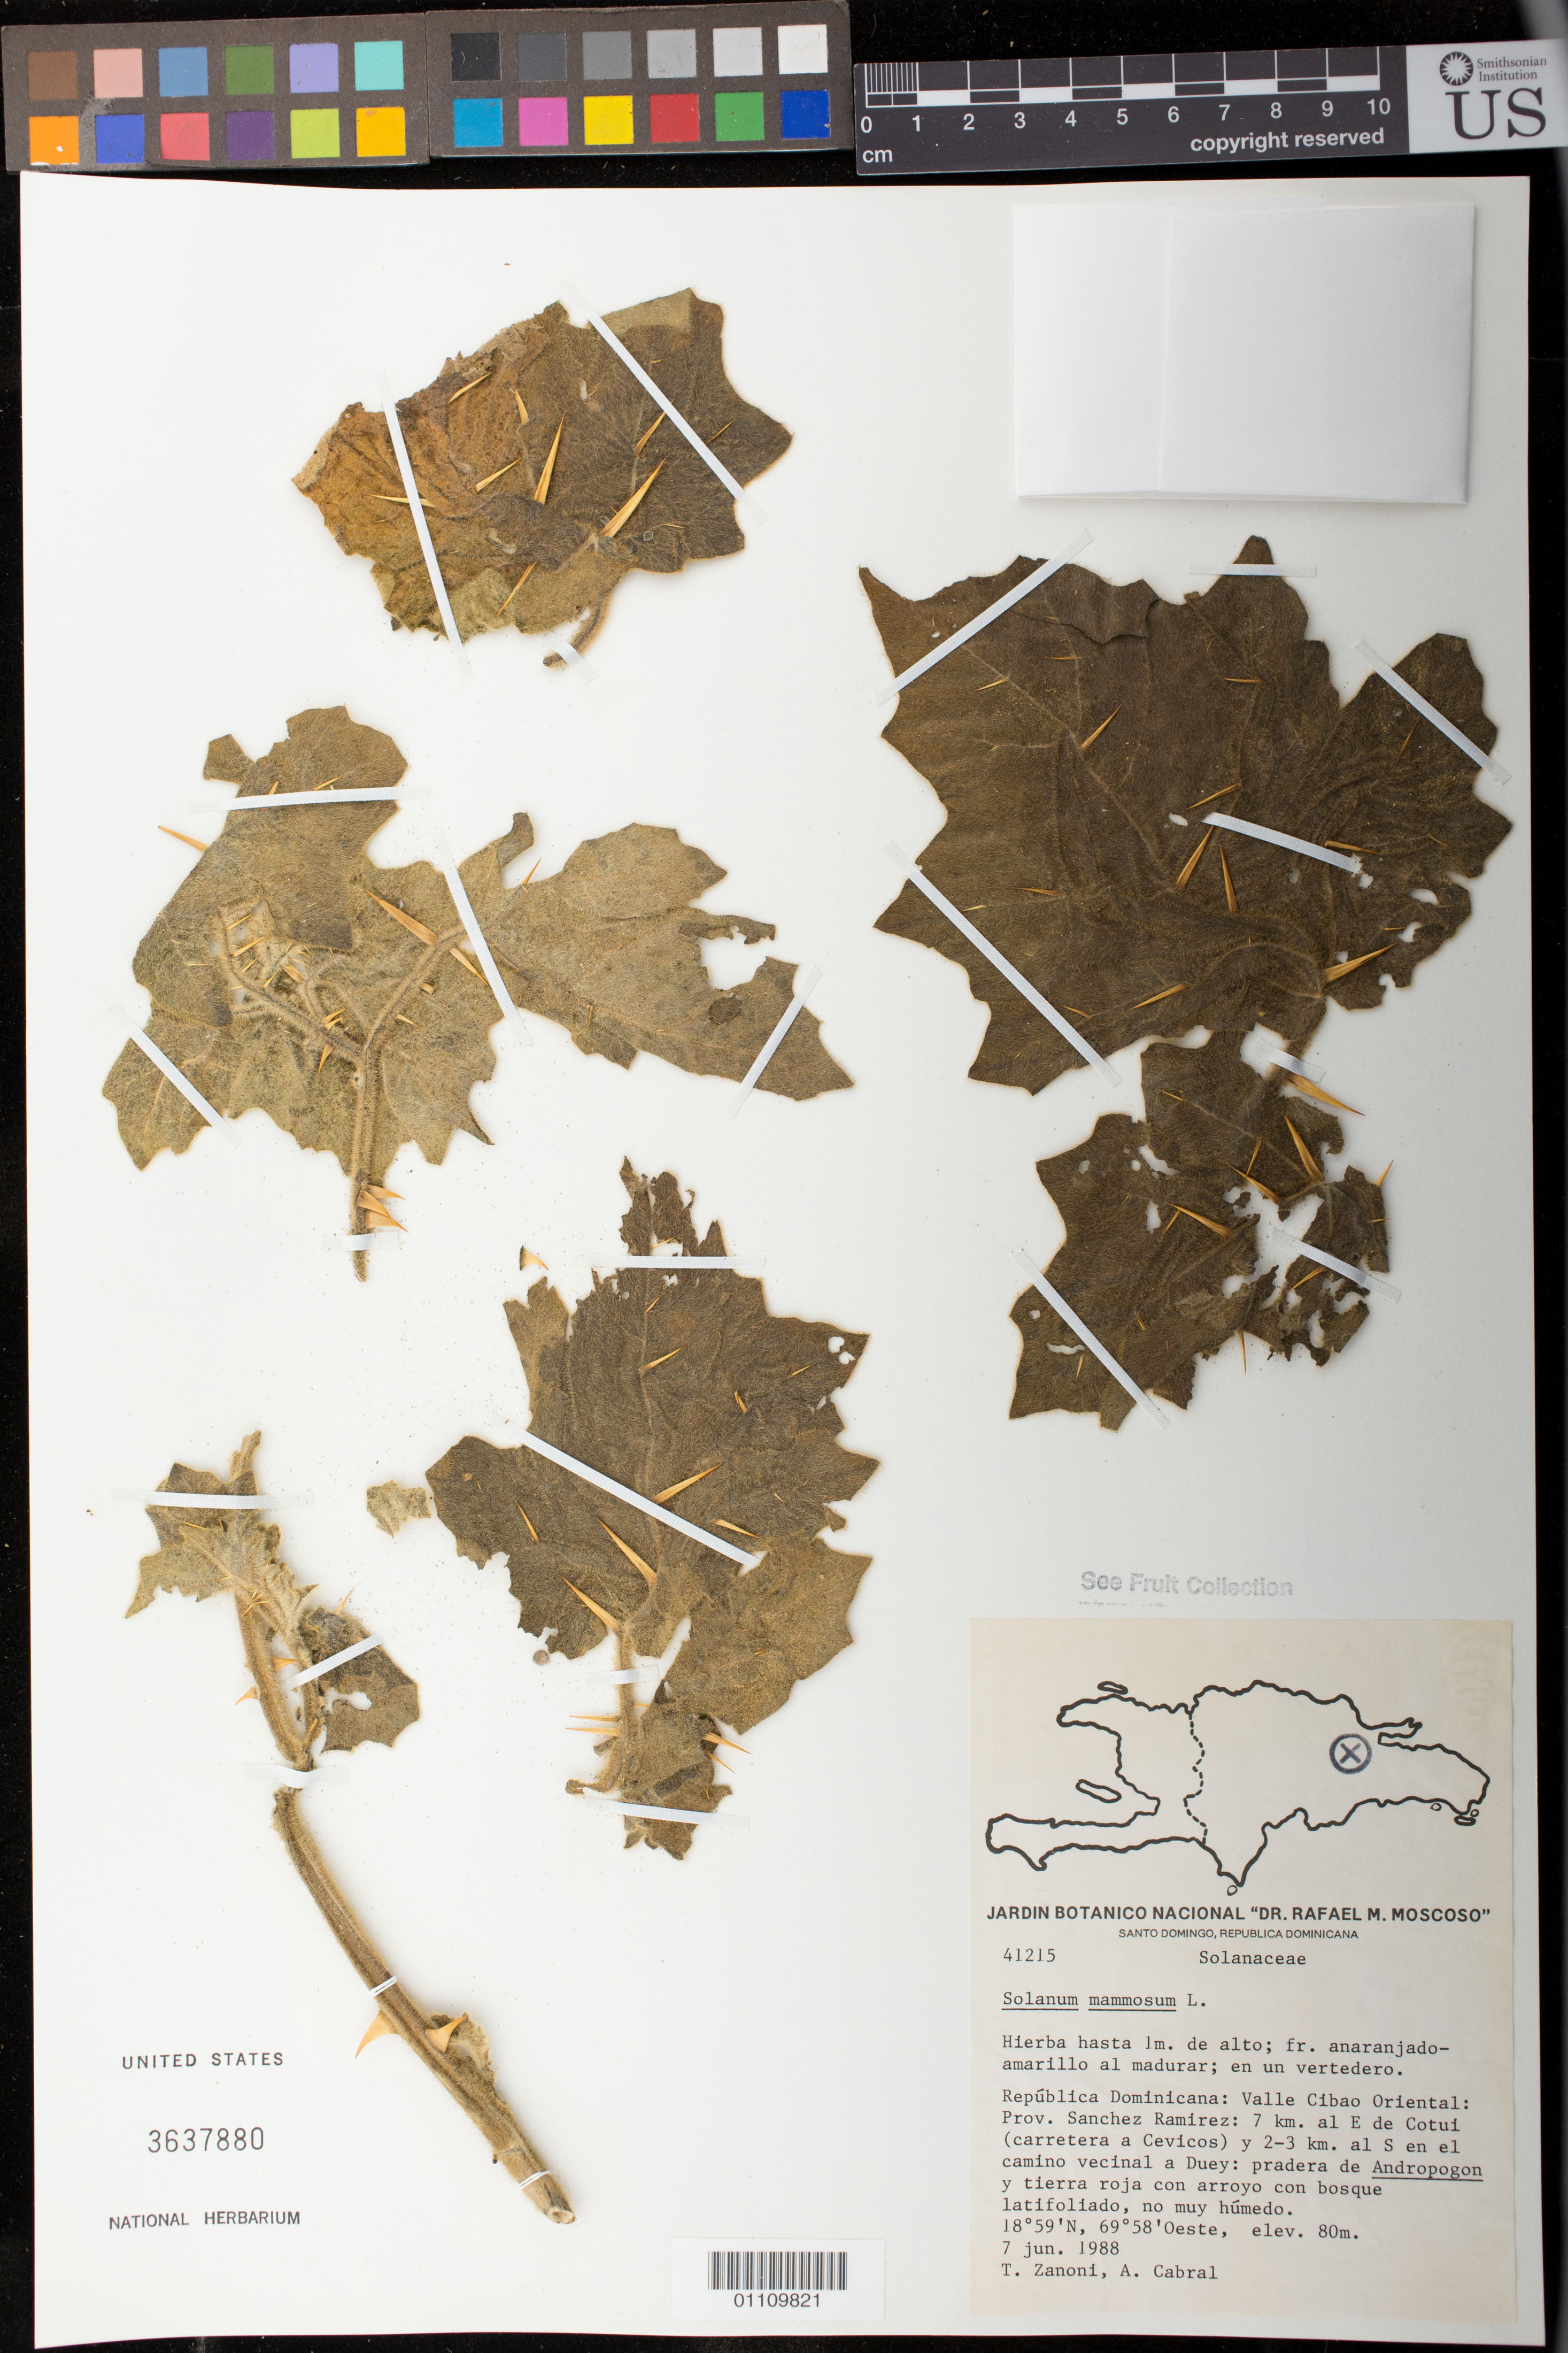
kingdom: Plantae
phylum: Tracheophyta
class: Magnoliopsida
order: Solanales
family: Solanaceae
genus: Solanum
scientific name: Solanum mammosum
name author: L.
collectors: T. A. Zanoni & A. Cabral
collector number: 41215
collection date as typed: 07 Jun 1988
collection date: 1988-06-07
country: Dominican Republic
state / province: Sanchez Ramirez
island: Hispaniola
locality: Valle Cibao Oriental, 7 km al E de Cotui (carretera a Cevicos) y 2-3 km al S en el camino vecinal a Duey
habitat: Pradera de Andropogon y tierra roja con arroyo con bosque latifoliado, no muy húmido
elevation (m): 80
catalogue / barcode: US 3637880